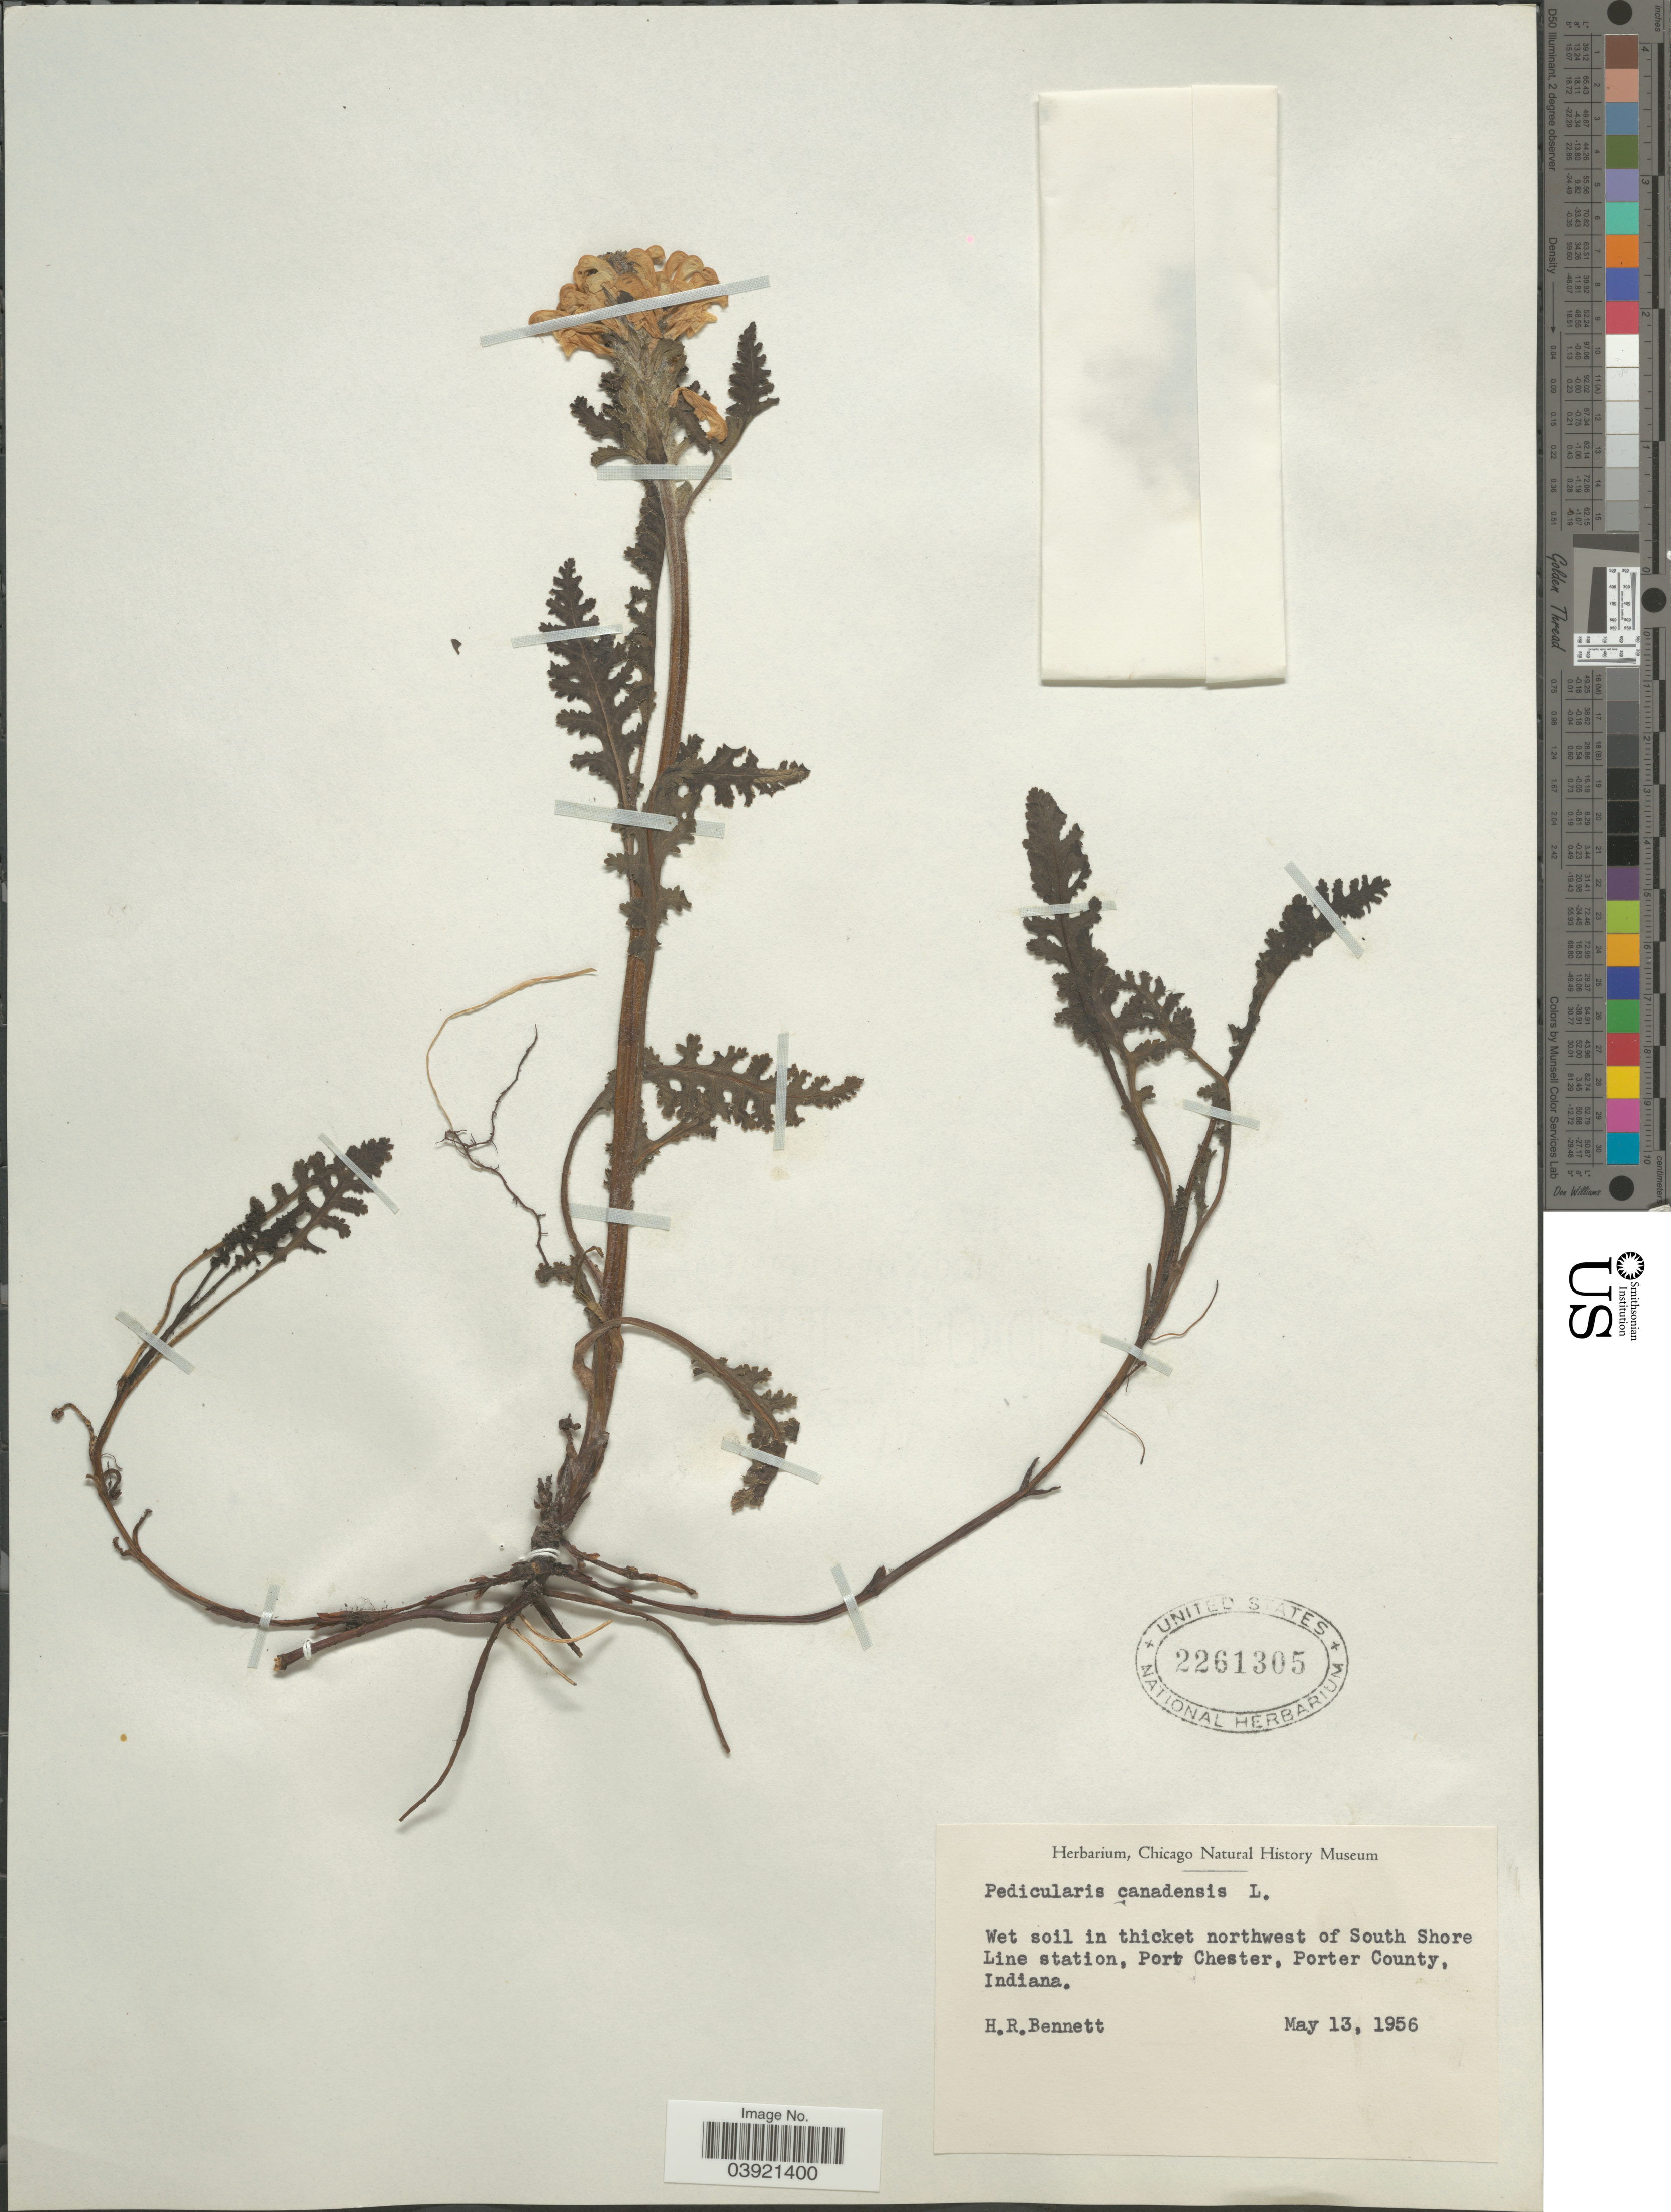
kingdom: Plantae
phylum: Tracheophyta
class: Magnoliopsida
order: Lamiales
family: Orobanchaceae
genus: Pedicularis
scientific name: Pedicularis canadensis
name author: L.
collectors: H. R. Bennett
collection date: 1956-05-13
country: United States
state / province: Indiana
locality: Wet soil in thicket northwest of South Shore Line station, Port Chester, Porter County.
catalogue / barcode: US 2261305